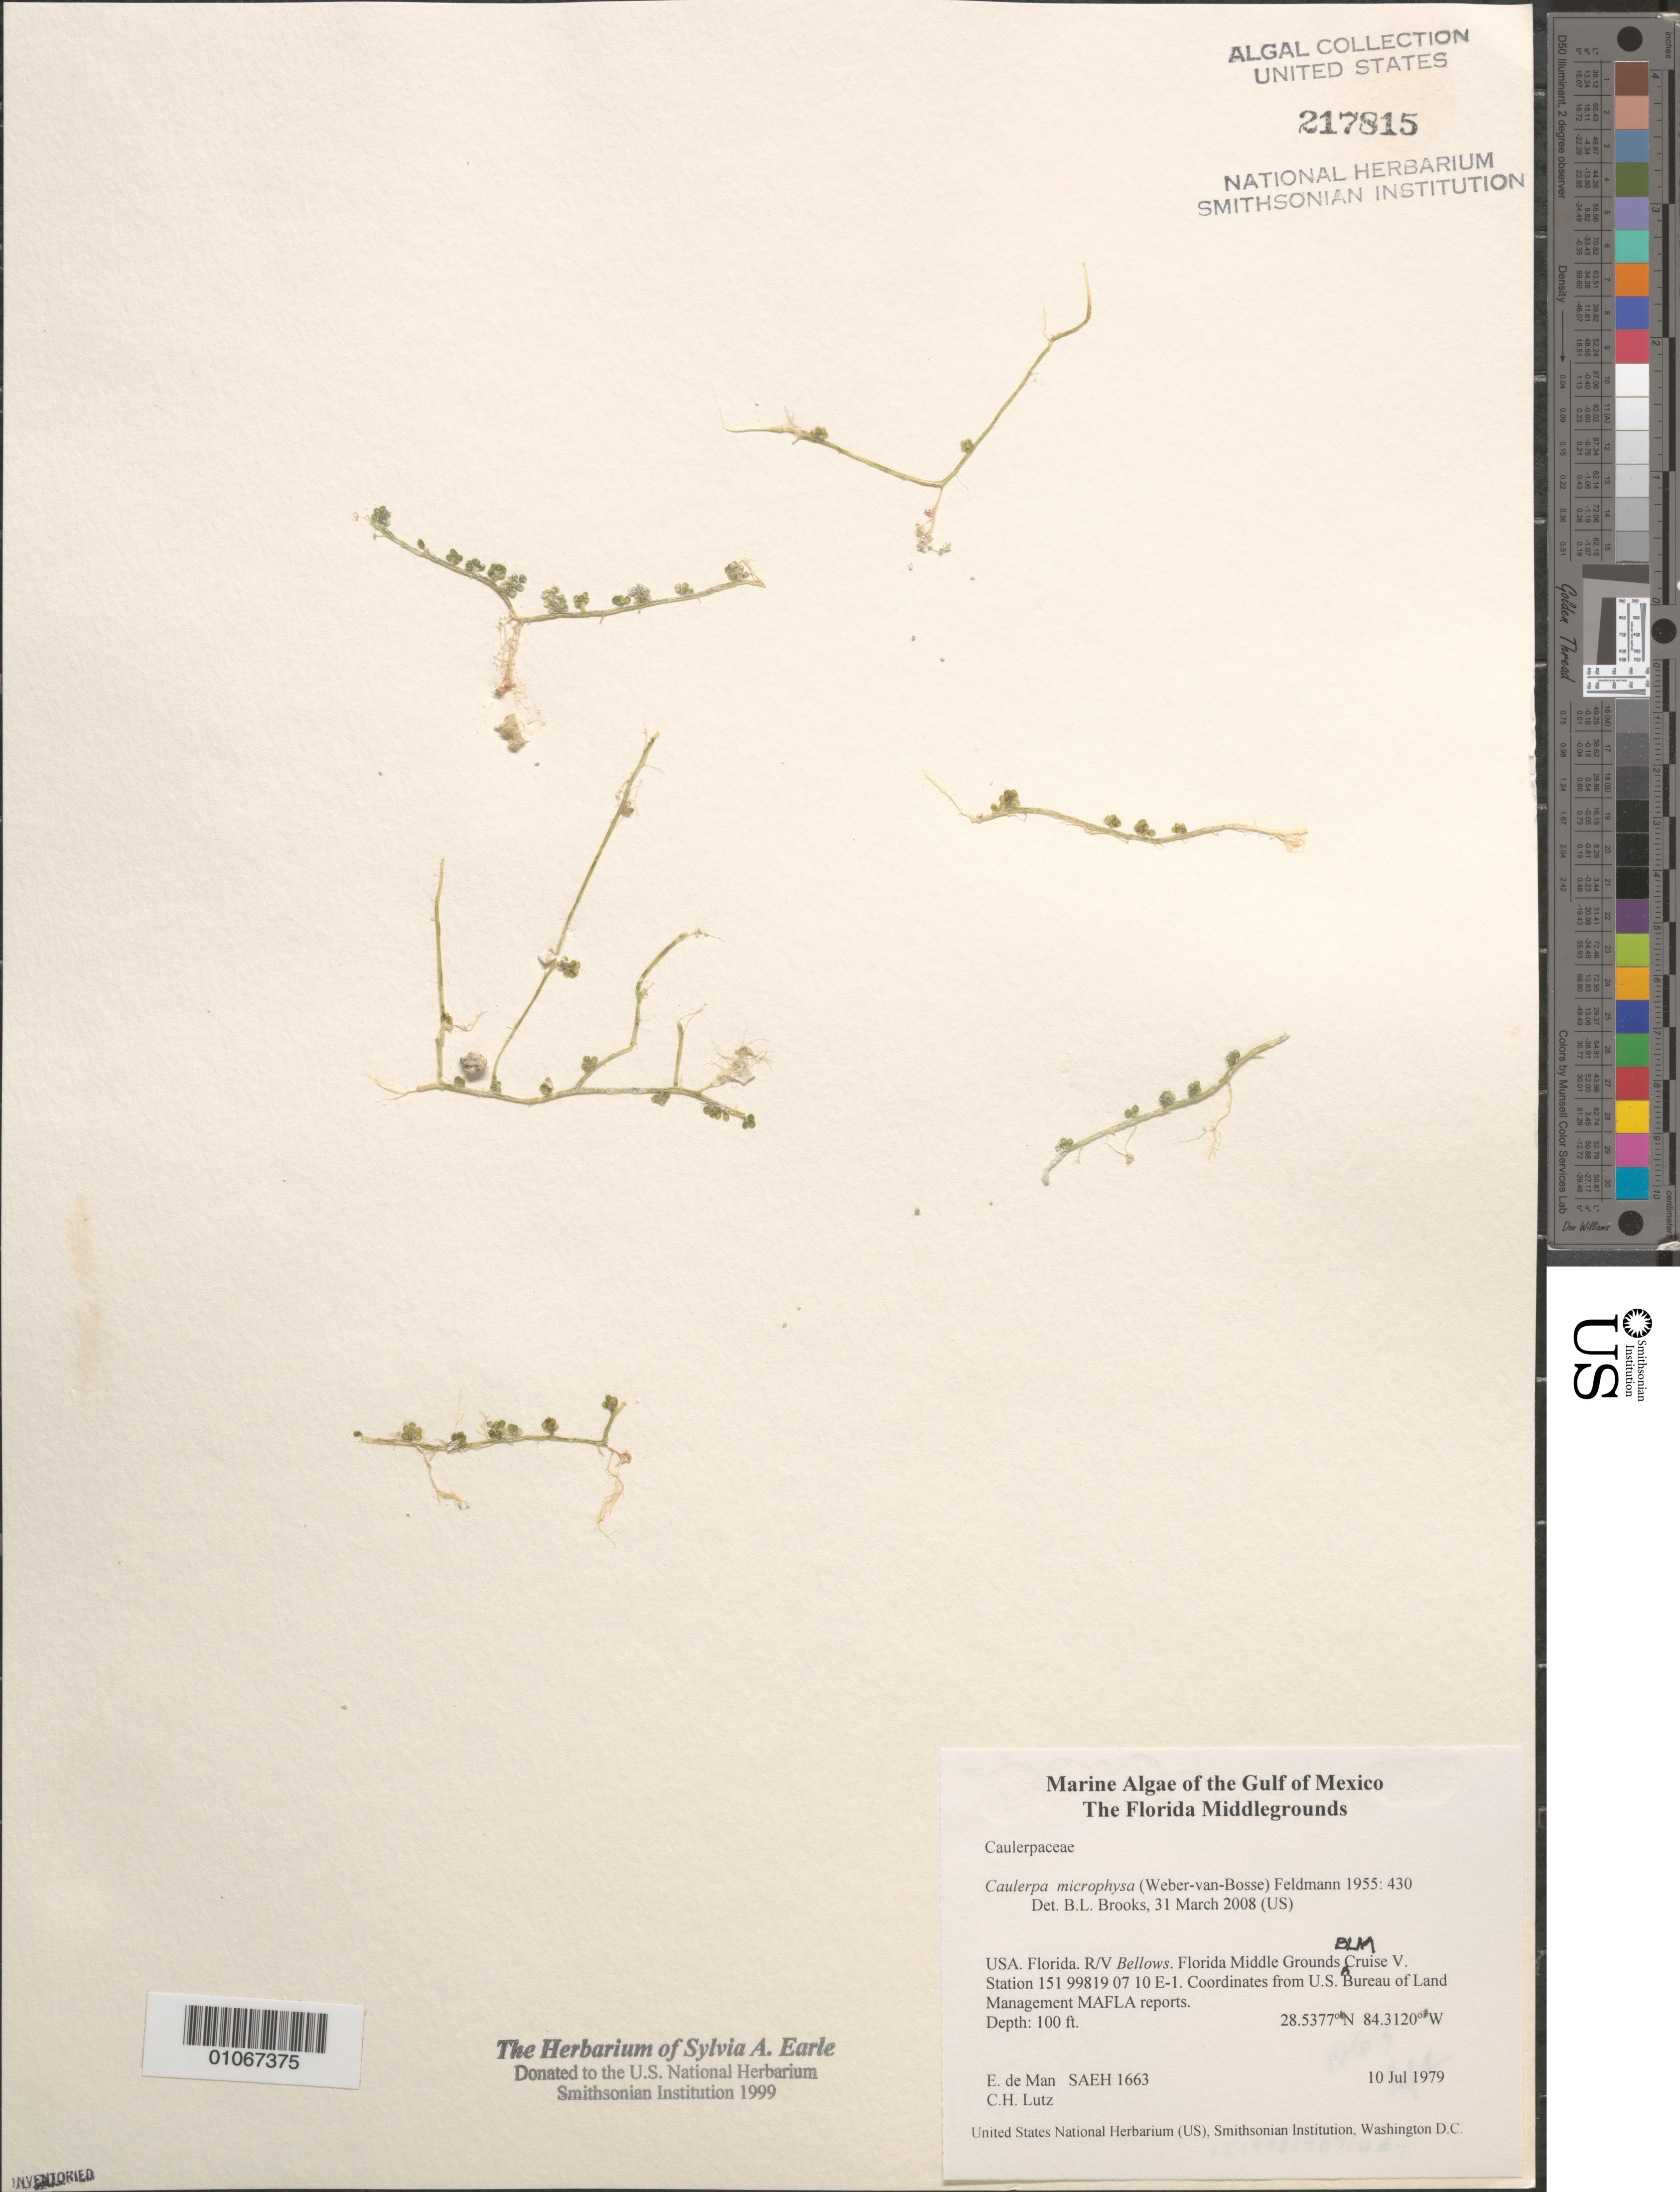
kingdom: Plantae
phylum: Chlorophyta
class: Ulvophyceae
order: Bryopsidales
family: Caulerpaceae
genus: Caulerpa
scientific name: Caulerpa microphysa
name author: (Weber Bosse) Feldmann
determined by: Brooks, B. L., (BOT), Smithsonian Institution - National Museum of Natural History (UNITED STATES)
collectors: E. de Man & C. Lutz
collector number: SAEH 1663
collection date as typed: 10 Jul 1979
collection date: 1979-07-10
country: United States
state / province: Florida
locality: Gulf of Mexico, Florida Middle Grounds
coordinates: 28.5377 N, 84.3120 W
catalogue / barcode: US 217815